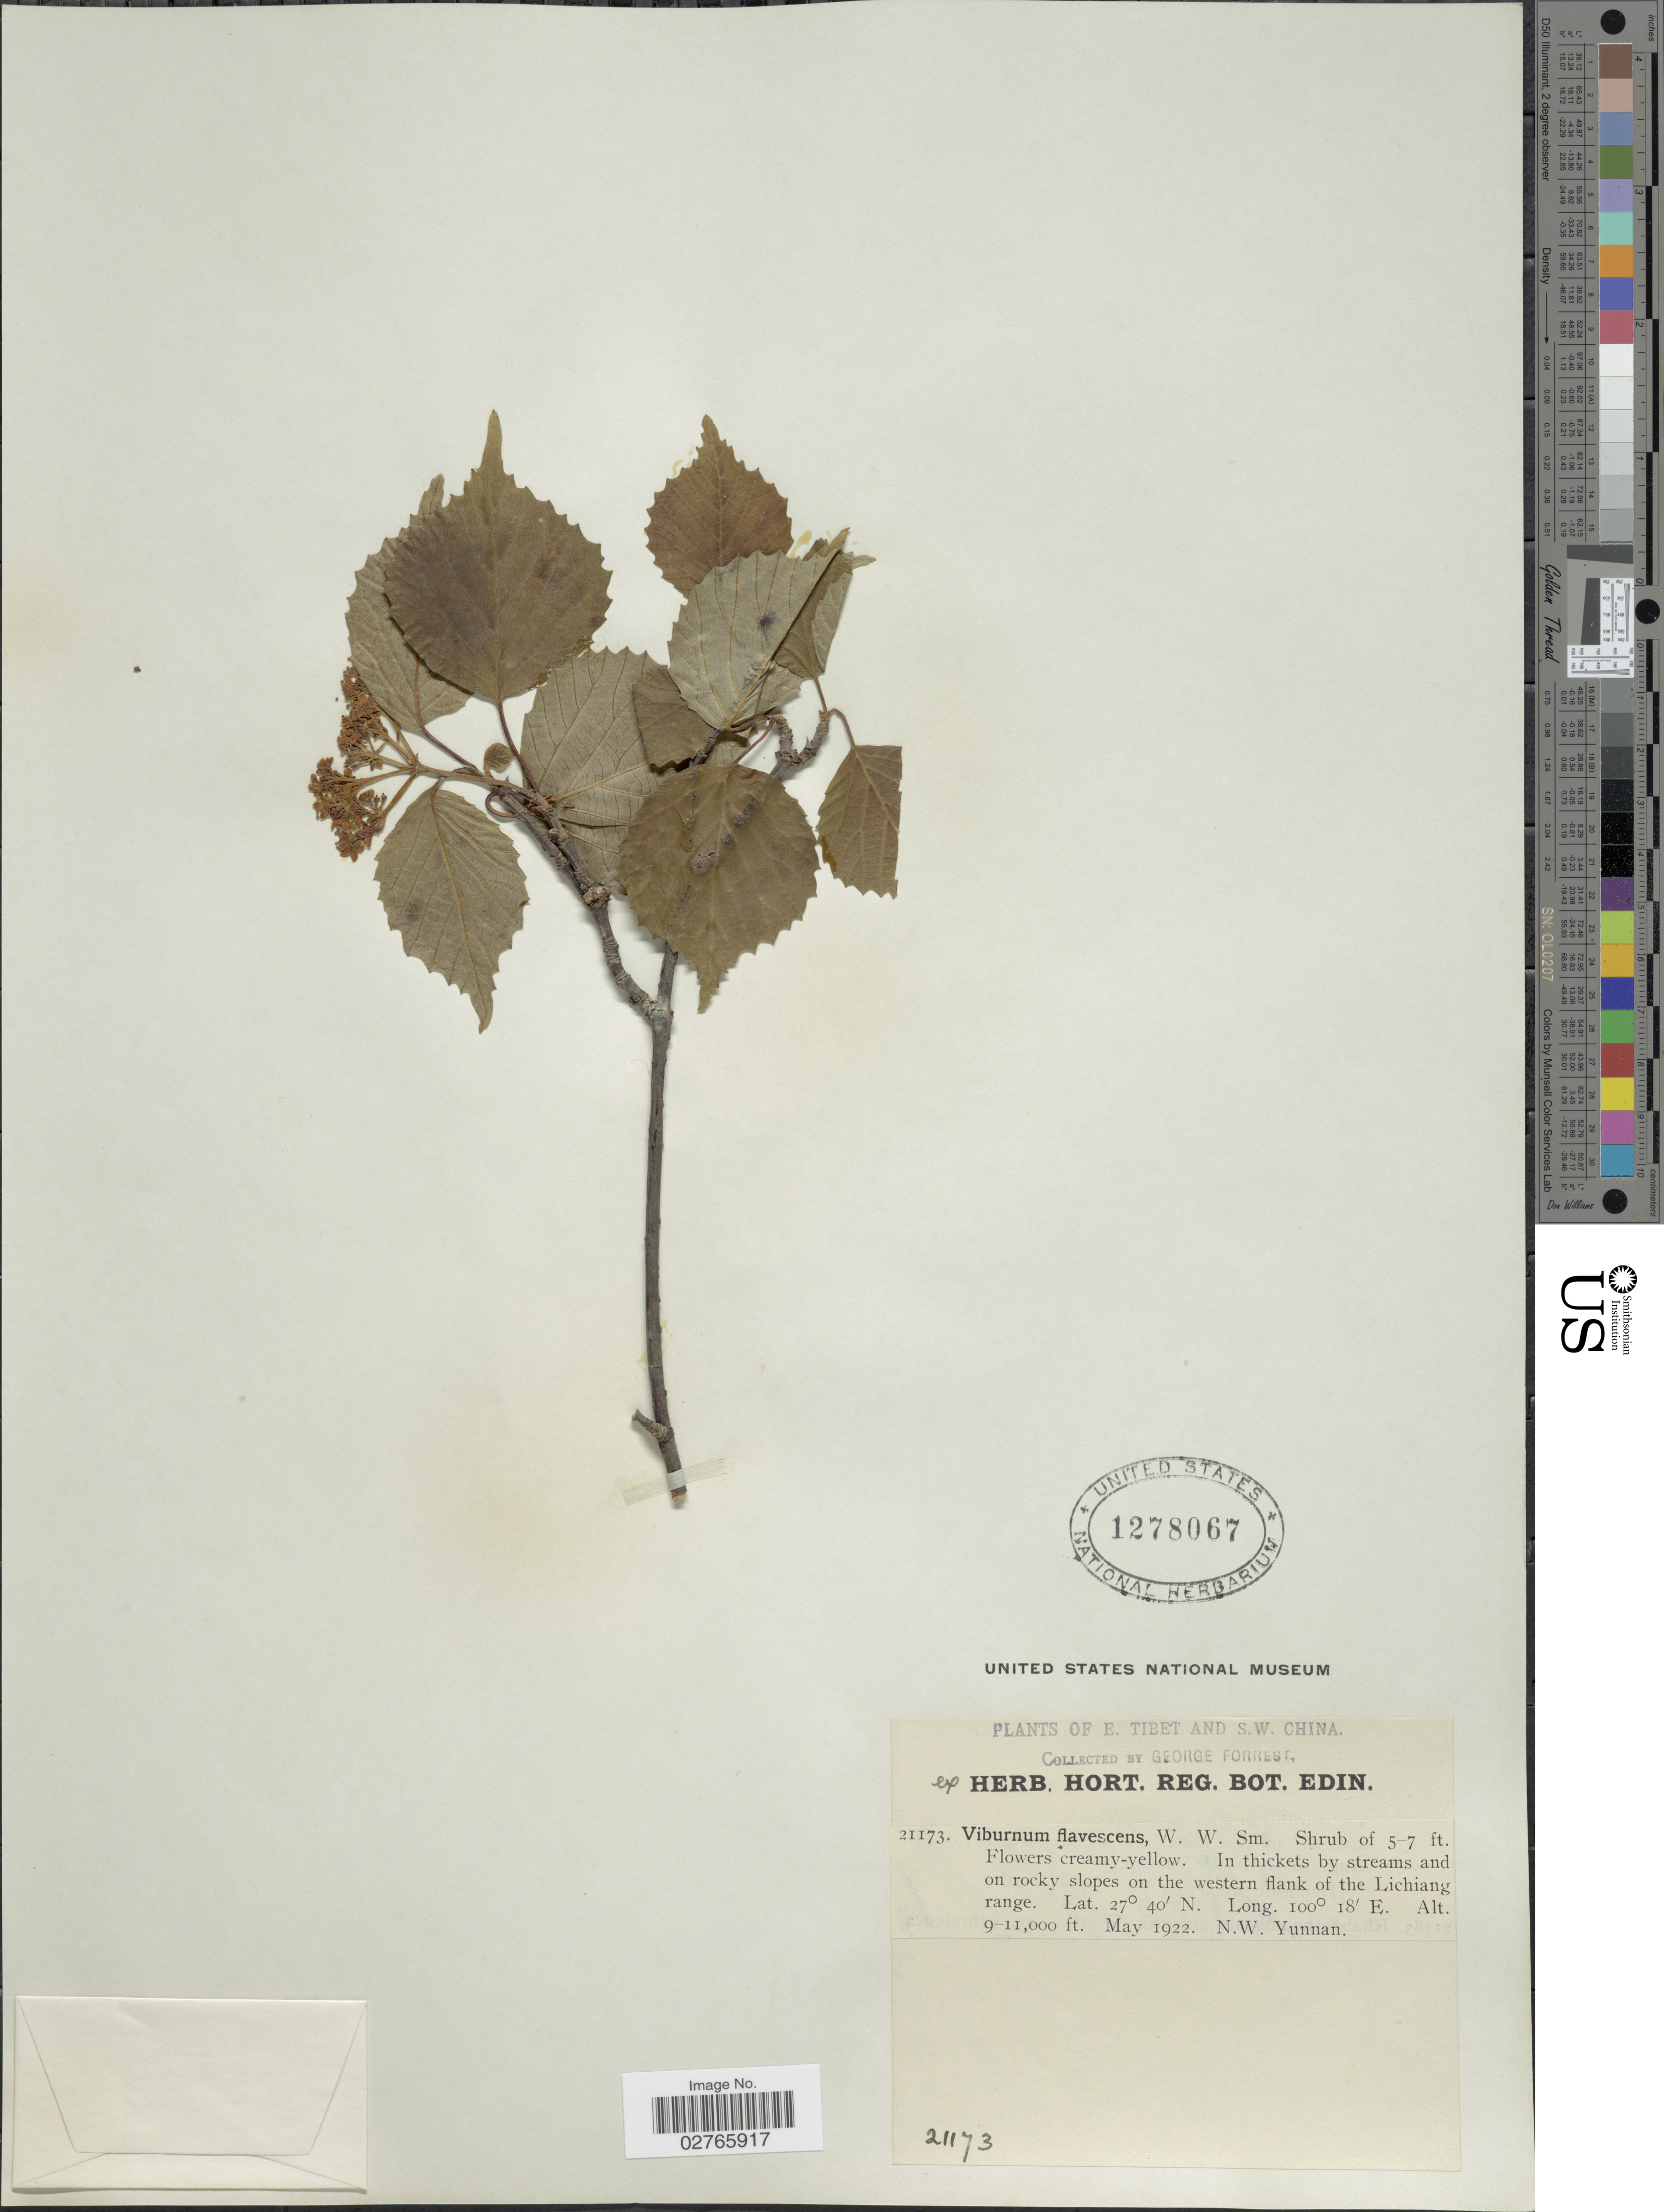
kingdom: Plantae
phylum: Tracheophyta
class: Magnoliopsida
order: Dipsacales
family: Viburnaceae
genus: Viburnum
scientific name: Viburnum flavescens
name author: W.W. Sm.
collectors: G. Forrest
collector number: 21173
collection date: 1922-05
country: China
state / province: Yunnan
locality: E. Tibet and S.W. China. In thickets by streams and on rocky slopes on the western flank of the Lichiang range. N.W. Yunnan.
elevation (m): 2743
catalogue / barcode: US 1278067